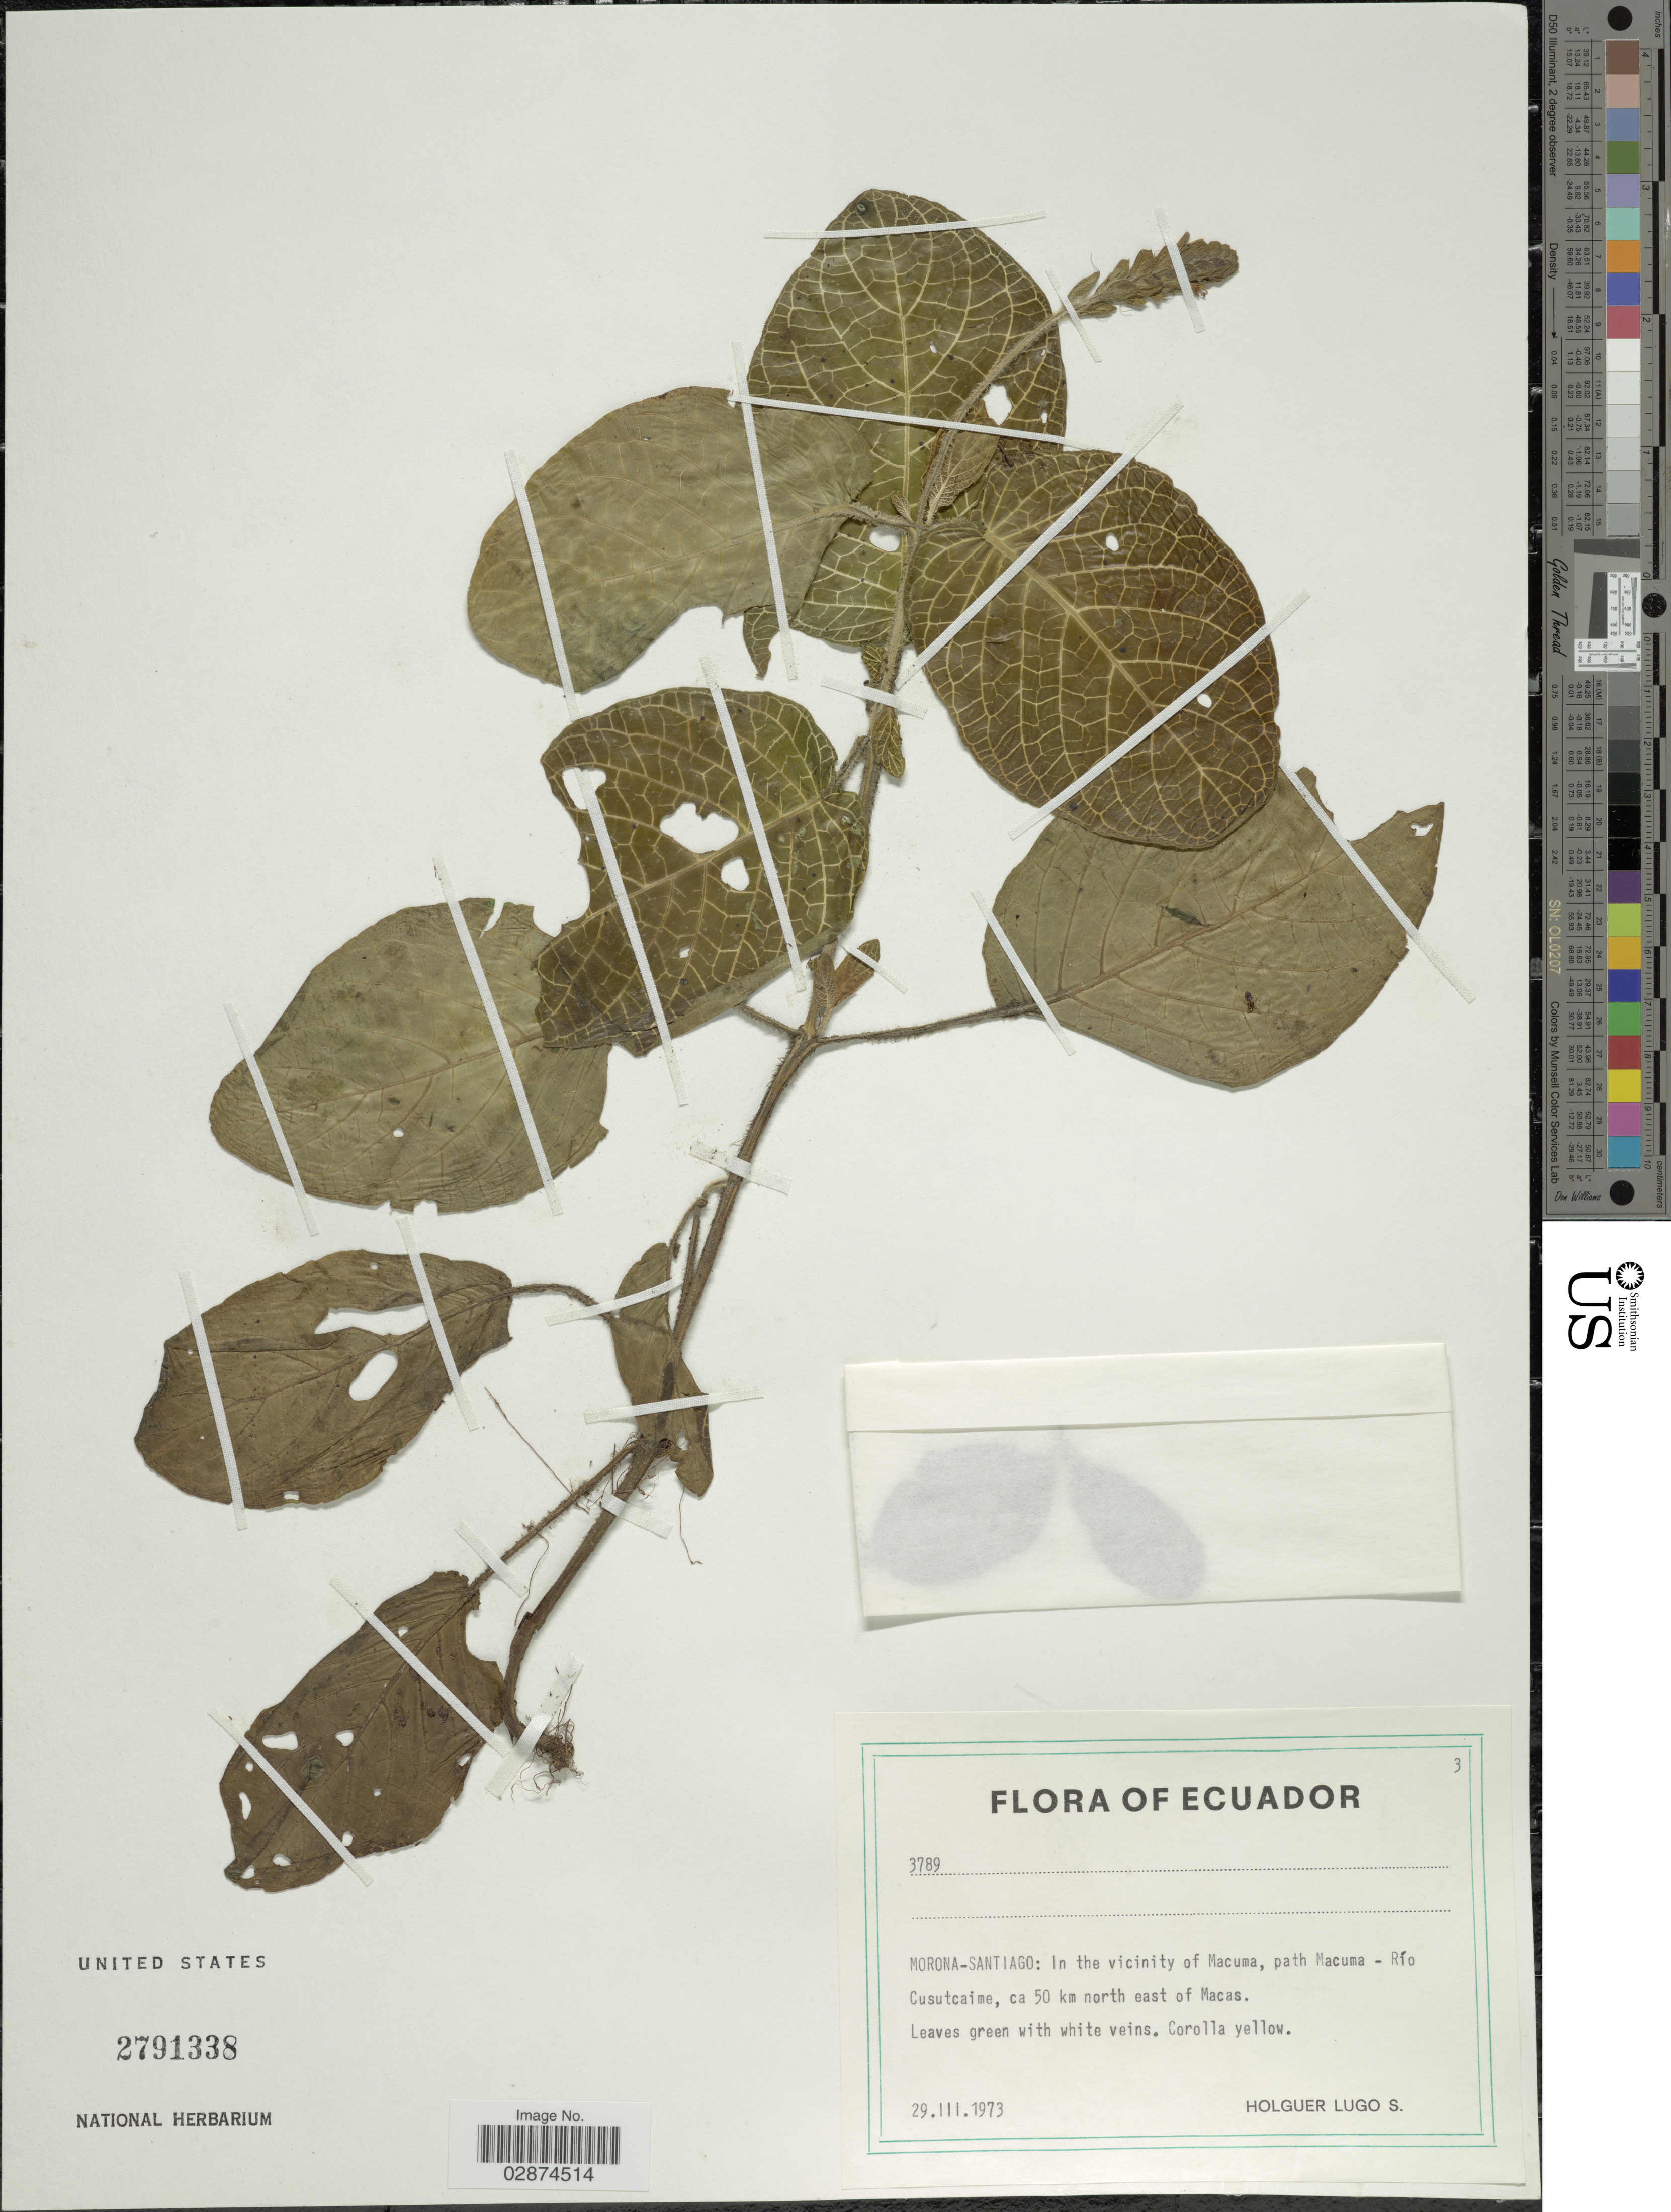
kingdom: Plantae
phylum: Tracheophyta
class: Magnoliopsida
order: Lamiales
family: Acanthaceae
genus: Fittonia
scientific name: Fittonia albivenis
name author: (Lindl. ex Veitch) Brummitt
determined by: Strong, Mark T., (BOT), Smithsonian Institution - National Museum of Natural History (UNITED STATES)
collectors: H. Lugo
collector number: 3789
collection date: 1973-03-29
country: Ecuador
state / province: Morona-Santiago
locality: In the vicinity of Macuma, path Macuma - Río Cusutcaime, ca 50 km north east of Macas.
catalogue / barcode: US 2791338